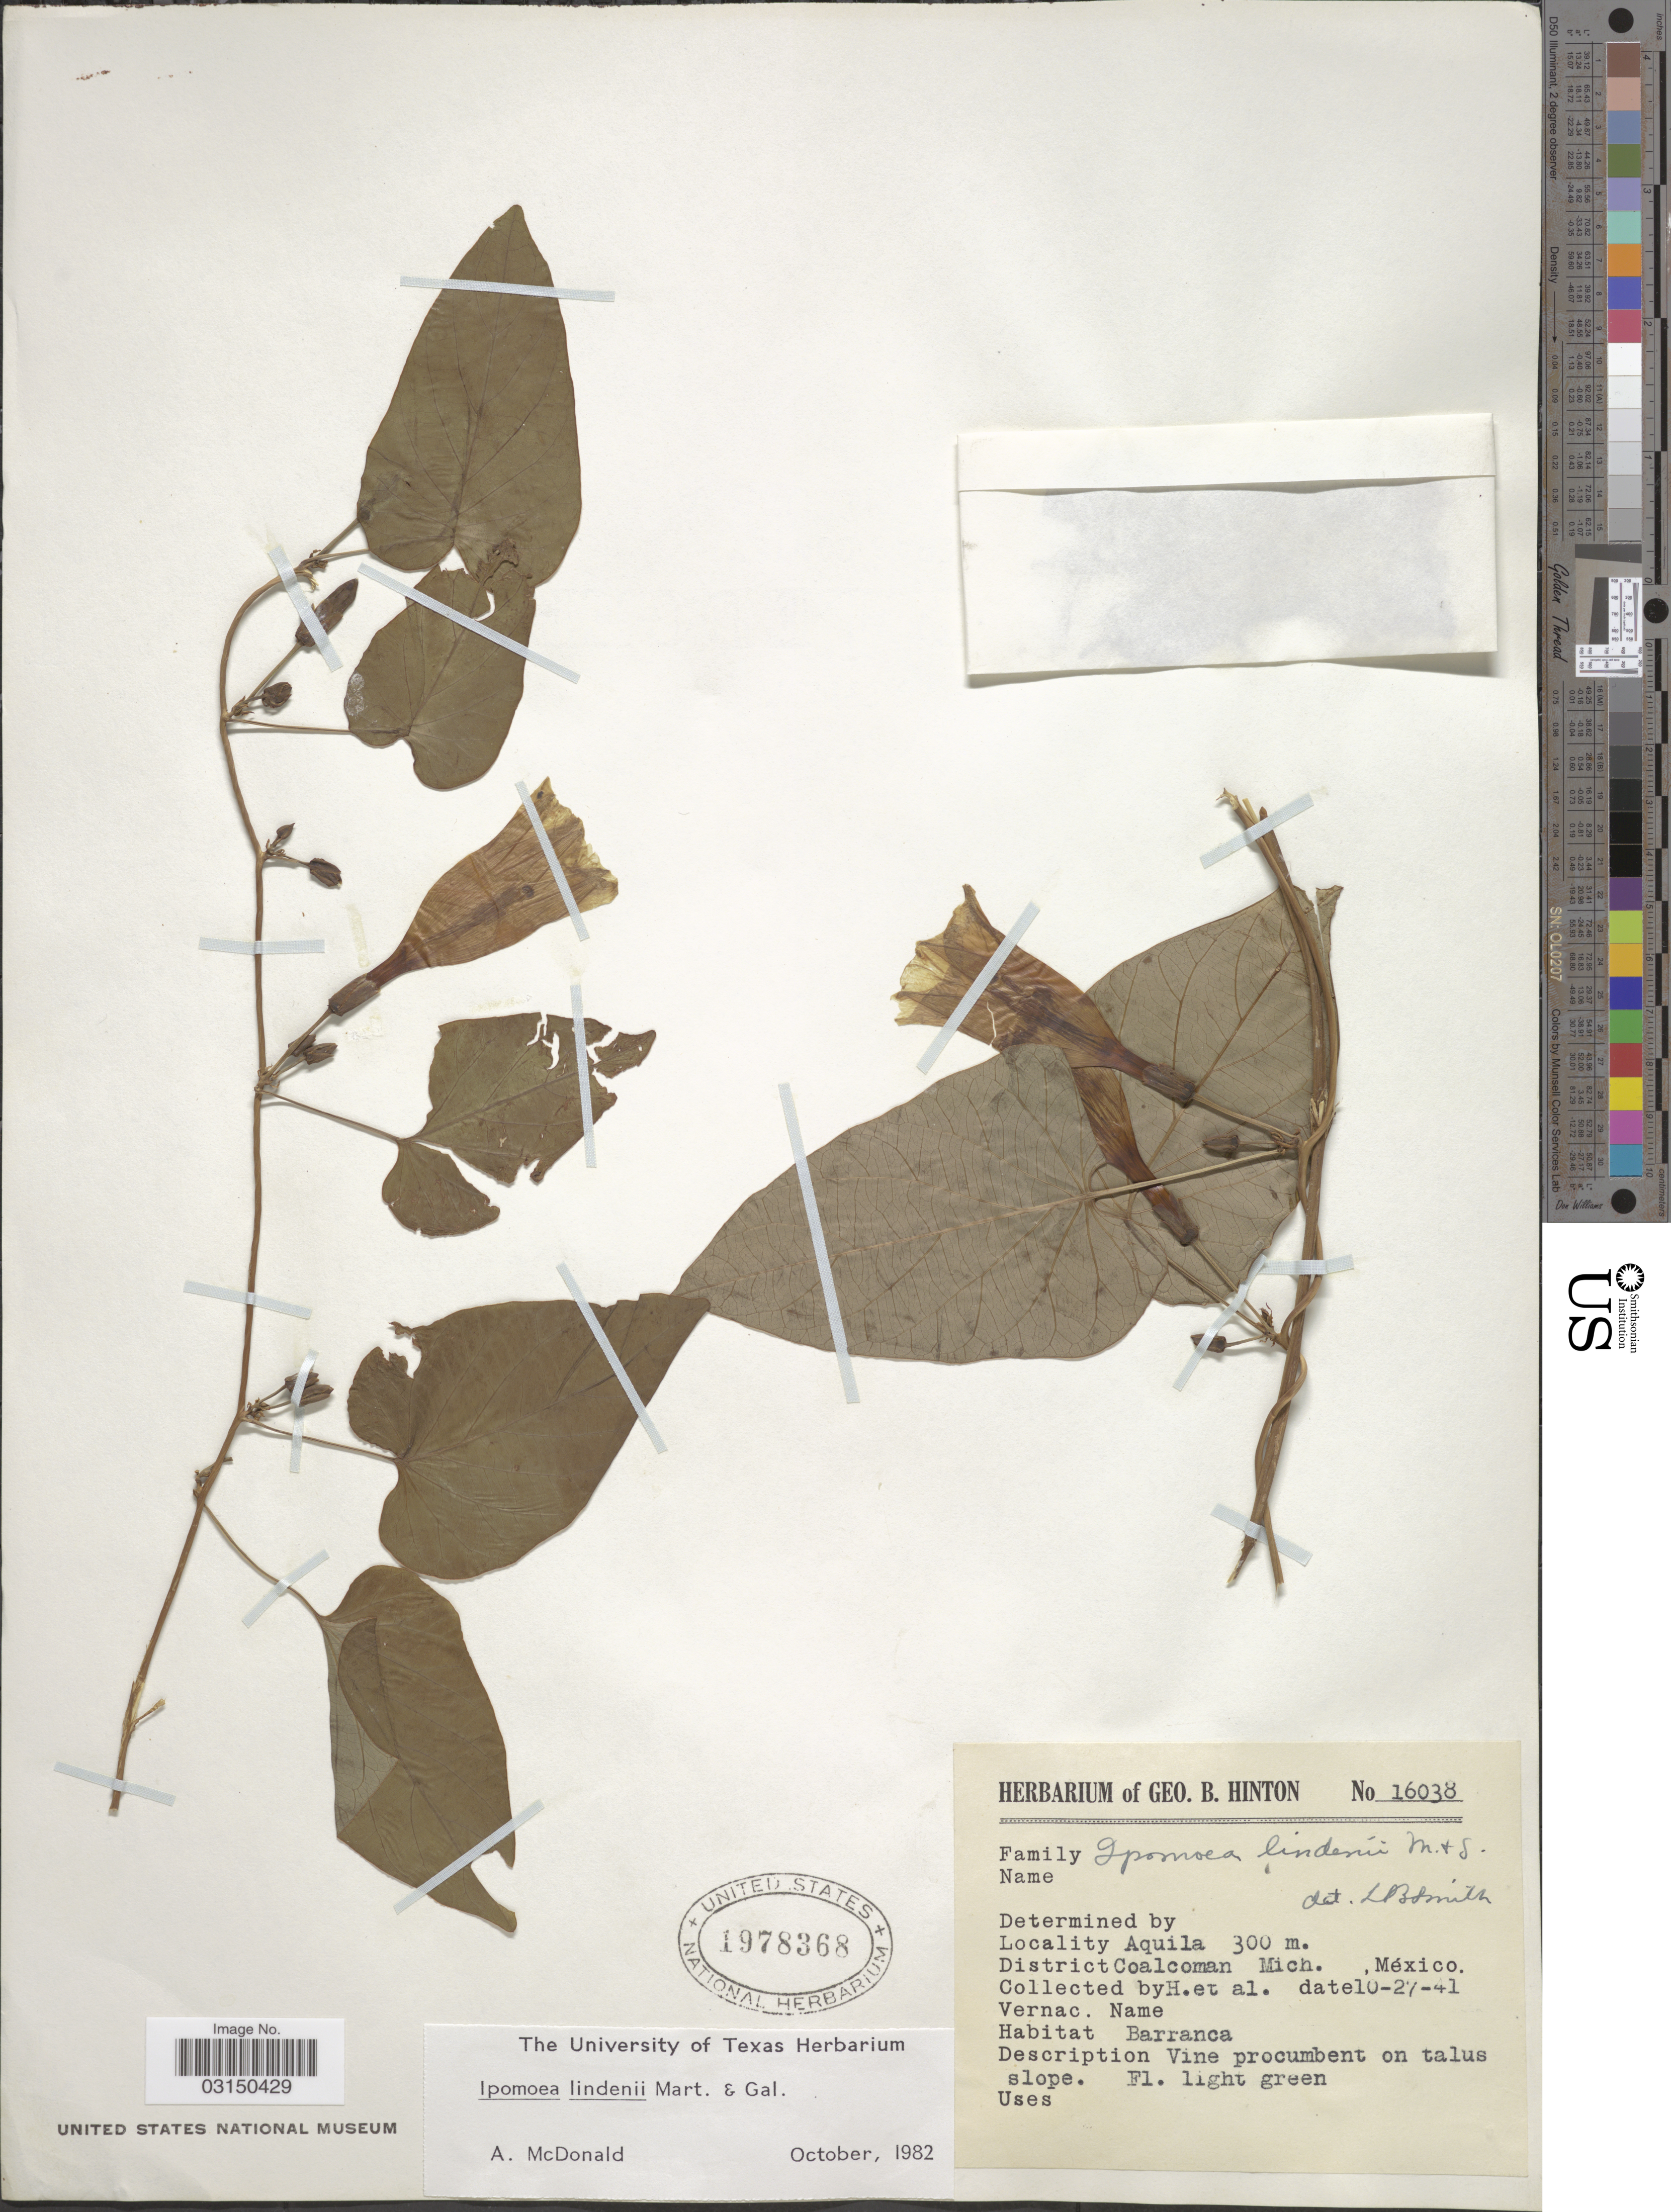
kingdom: Plantae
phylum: Tracheophyta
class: Magnoliopsida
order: Solanales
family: Convolvulaceae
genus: Ipomoea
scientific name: Ipomoea lindenii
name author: Galeotti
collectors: G. B. Hinton & et al.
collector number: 16038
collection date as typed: Transcribed d/m/y: 27/10/41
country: Mexico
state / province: Michoacán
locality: Aquila. District Coalcoman Mich.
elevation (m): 300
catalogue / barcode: US 1978368